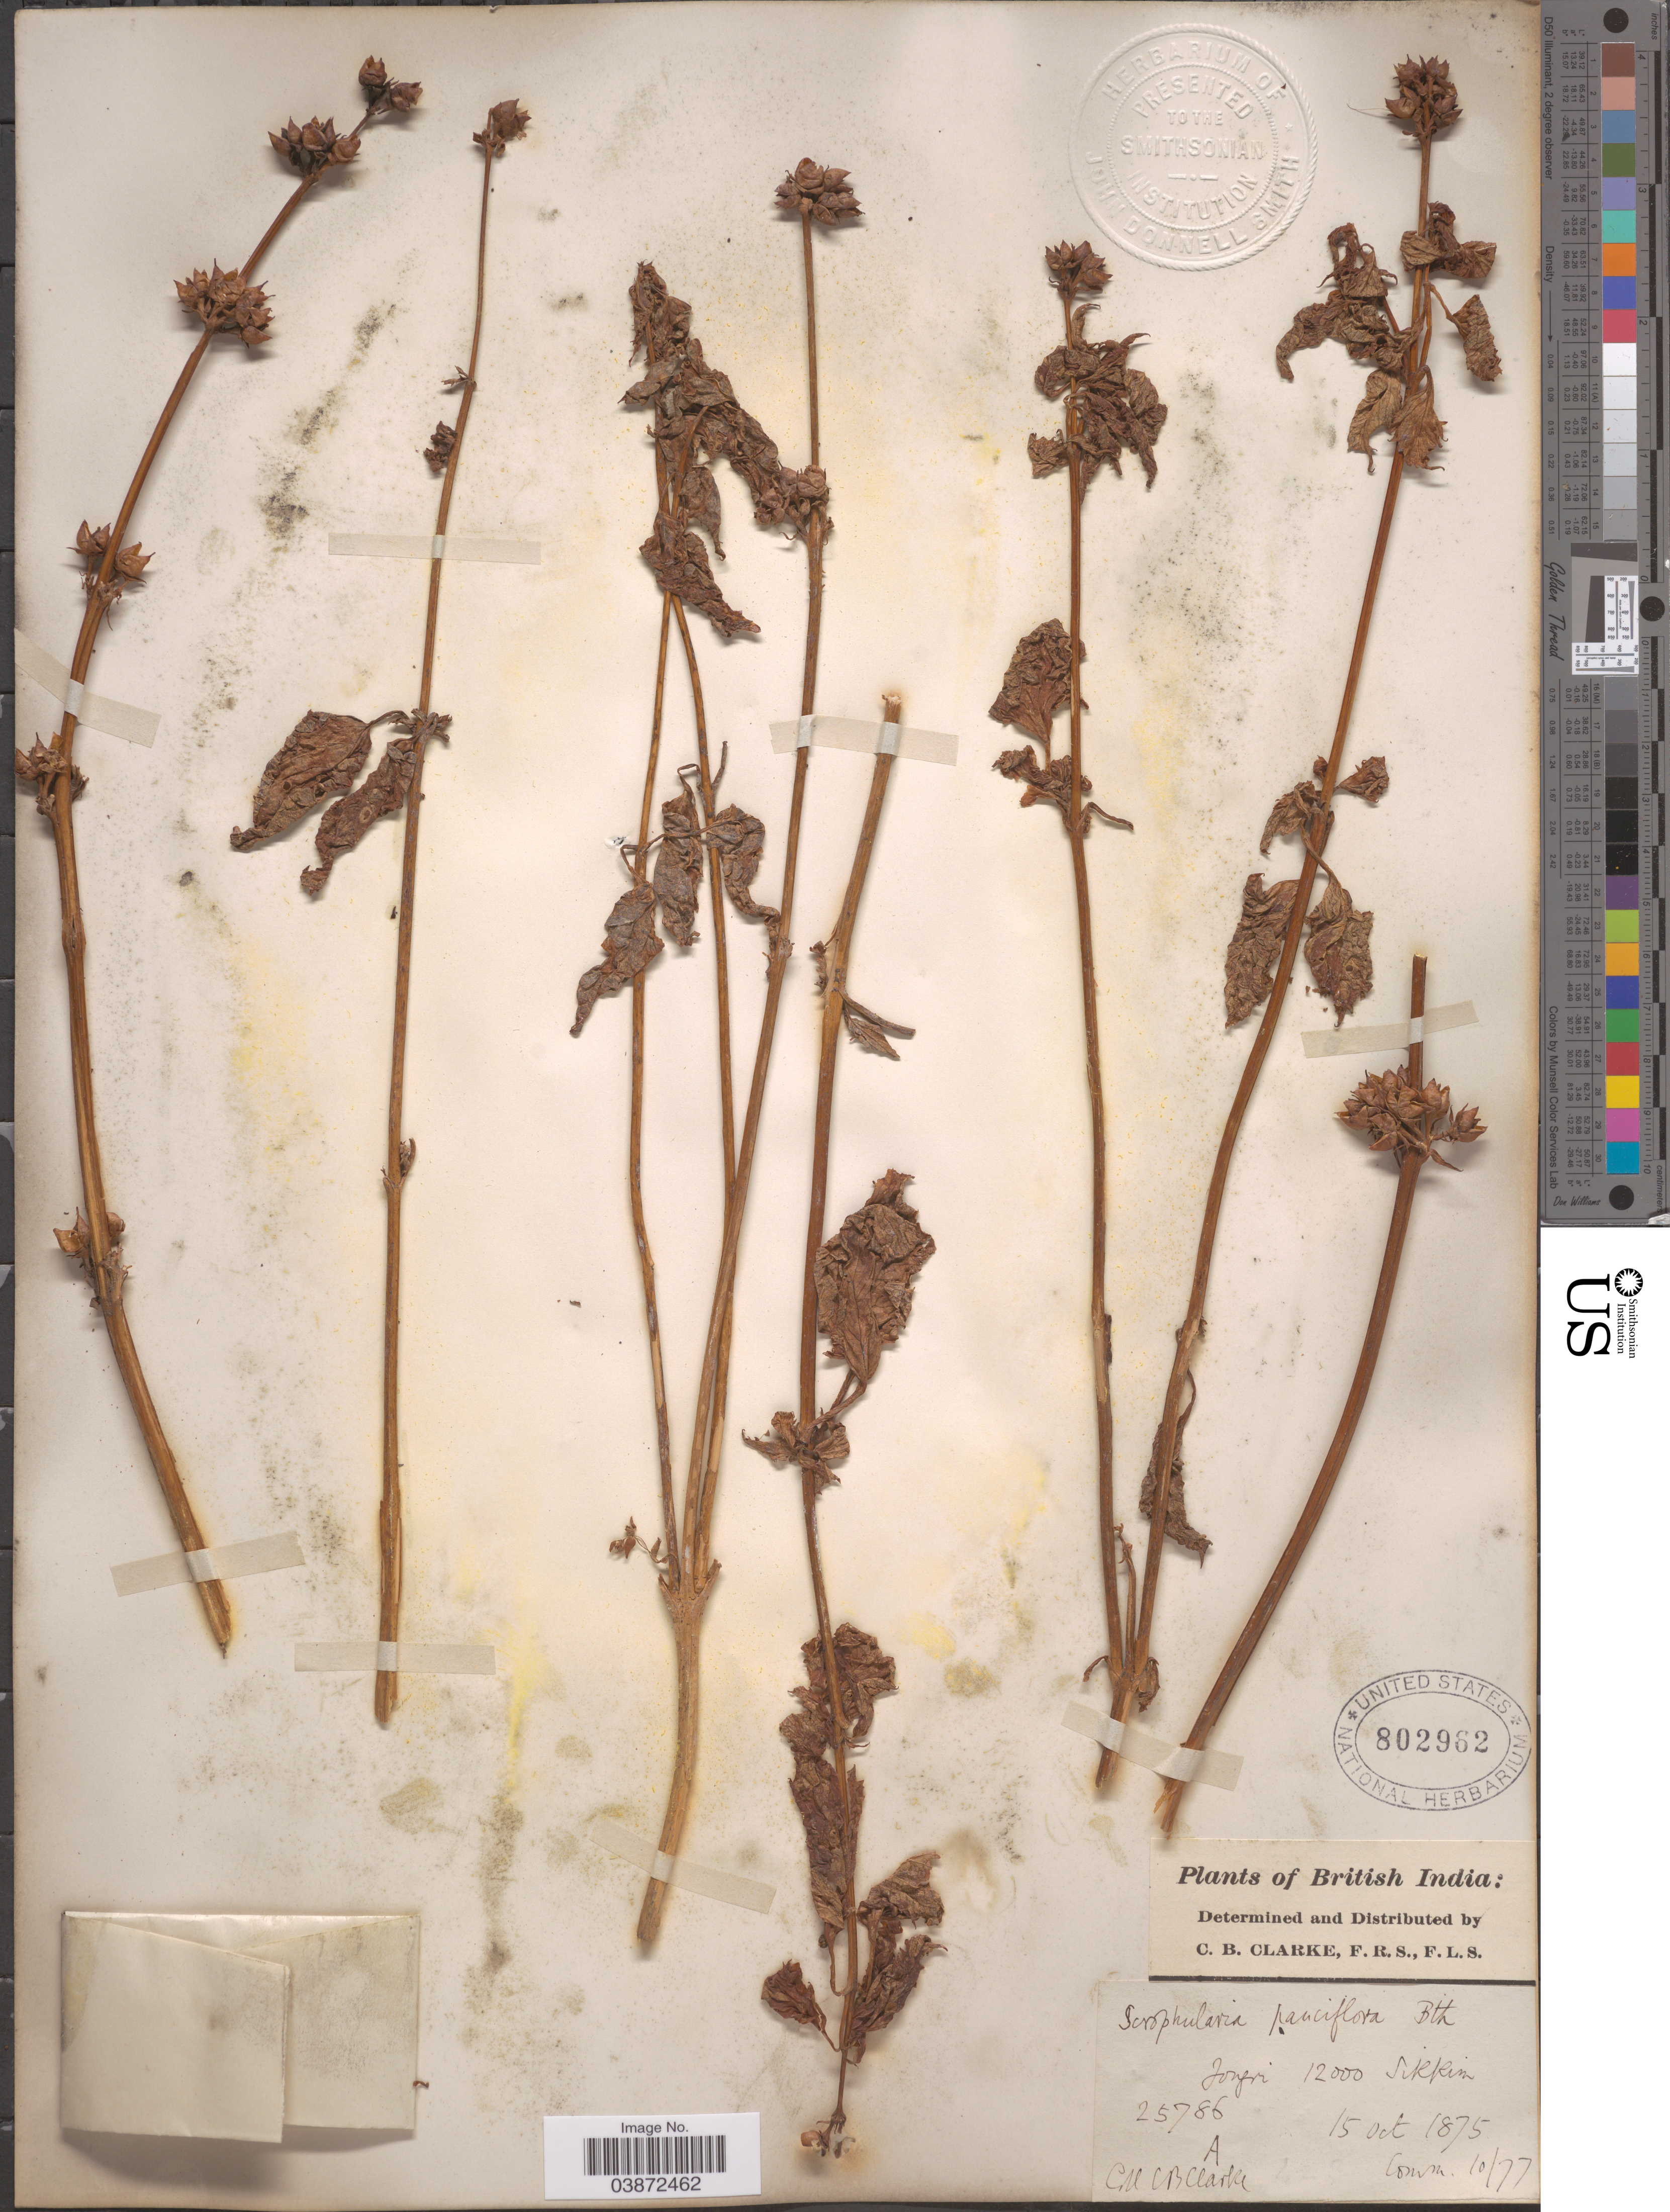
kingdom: Plantae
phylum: Tracheophyta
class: Magnoliopsida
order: Lamiales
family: Scrophulariaceae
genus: Scrophularia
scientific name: Scrophularia pauciflora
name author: Benth.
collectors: C. B. Clarke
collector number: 25786A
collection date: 1875-10-15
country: India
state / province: Sikkim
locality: British India. Jongri.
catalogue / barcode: US 802962